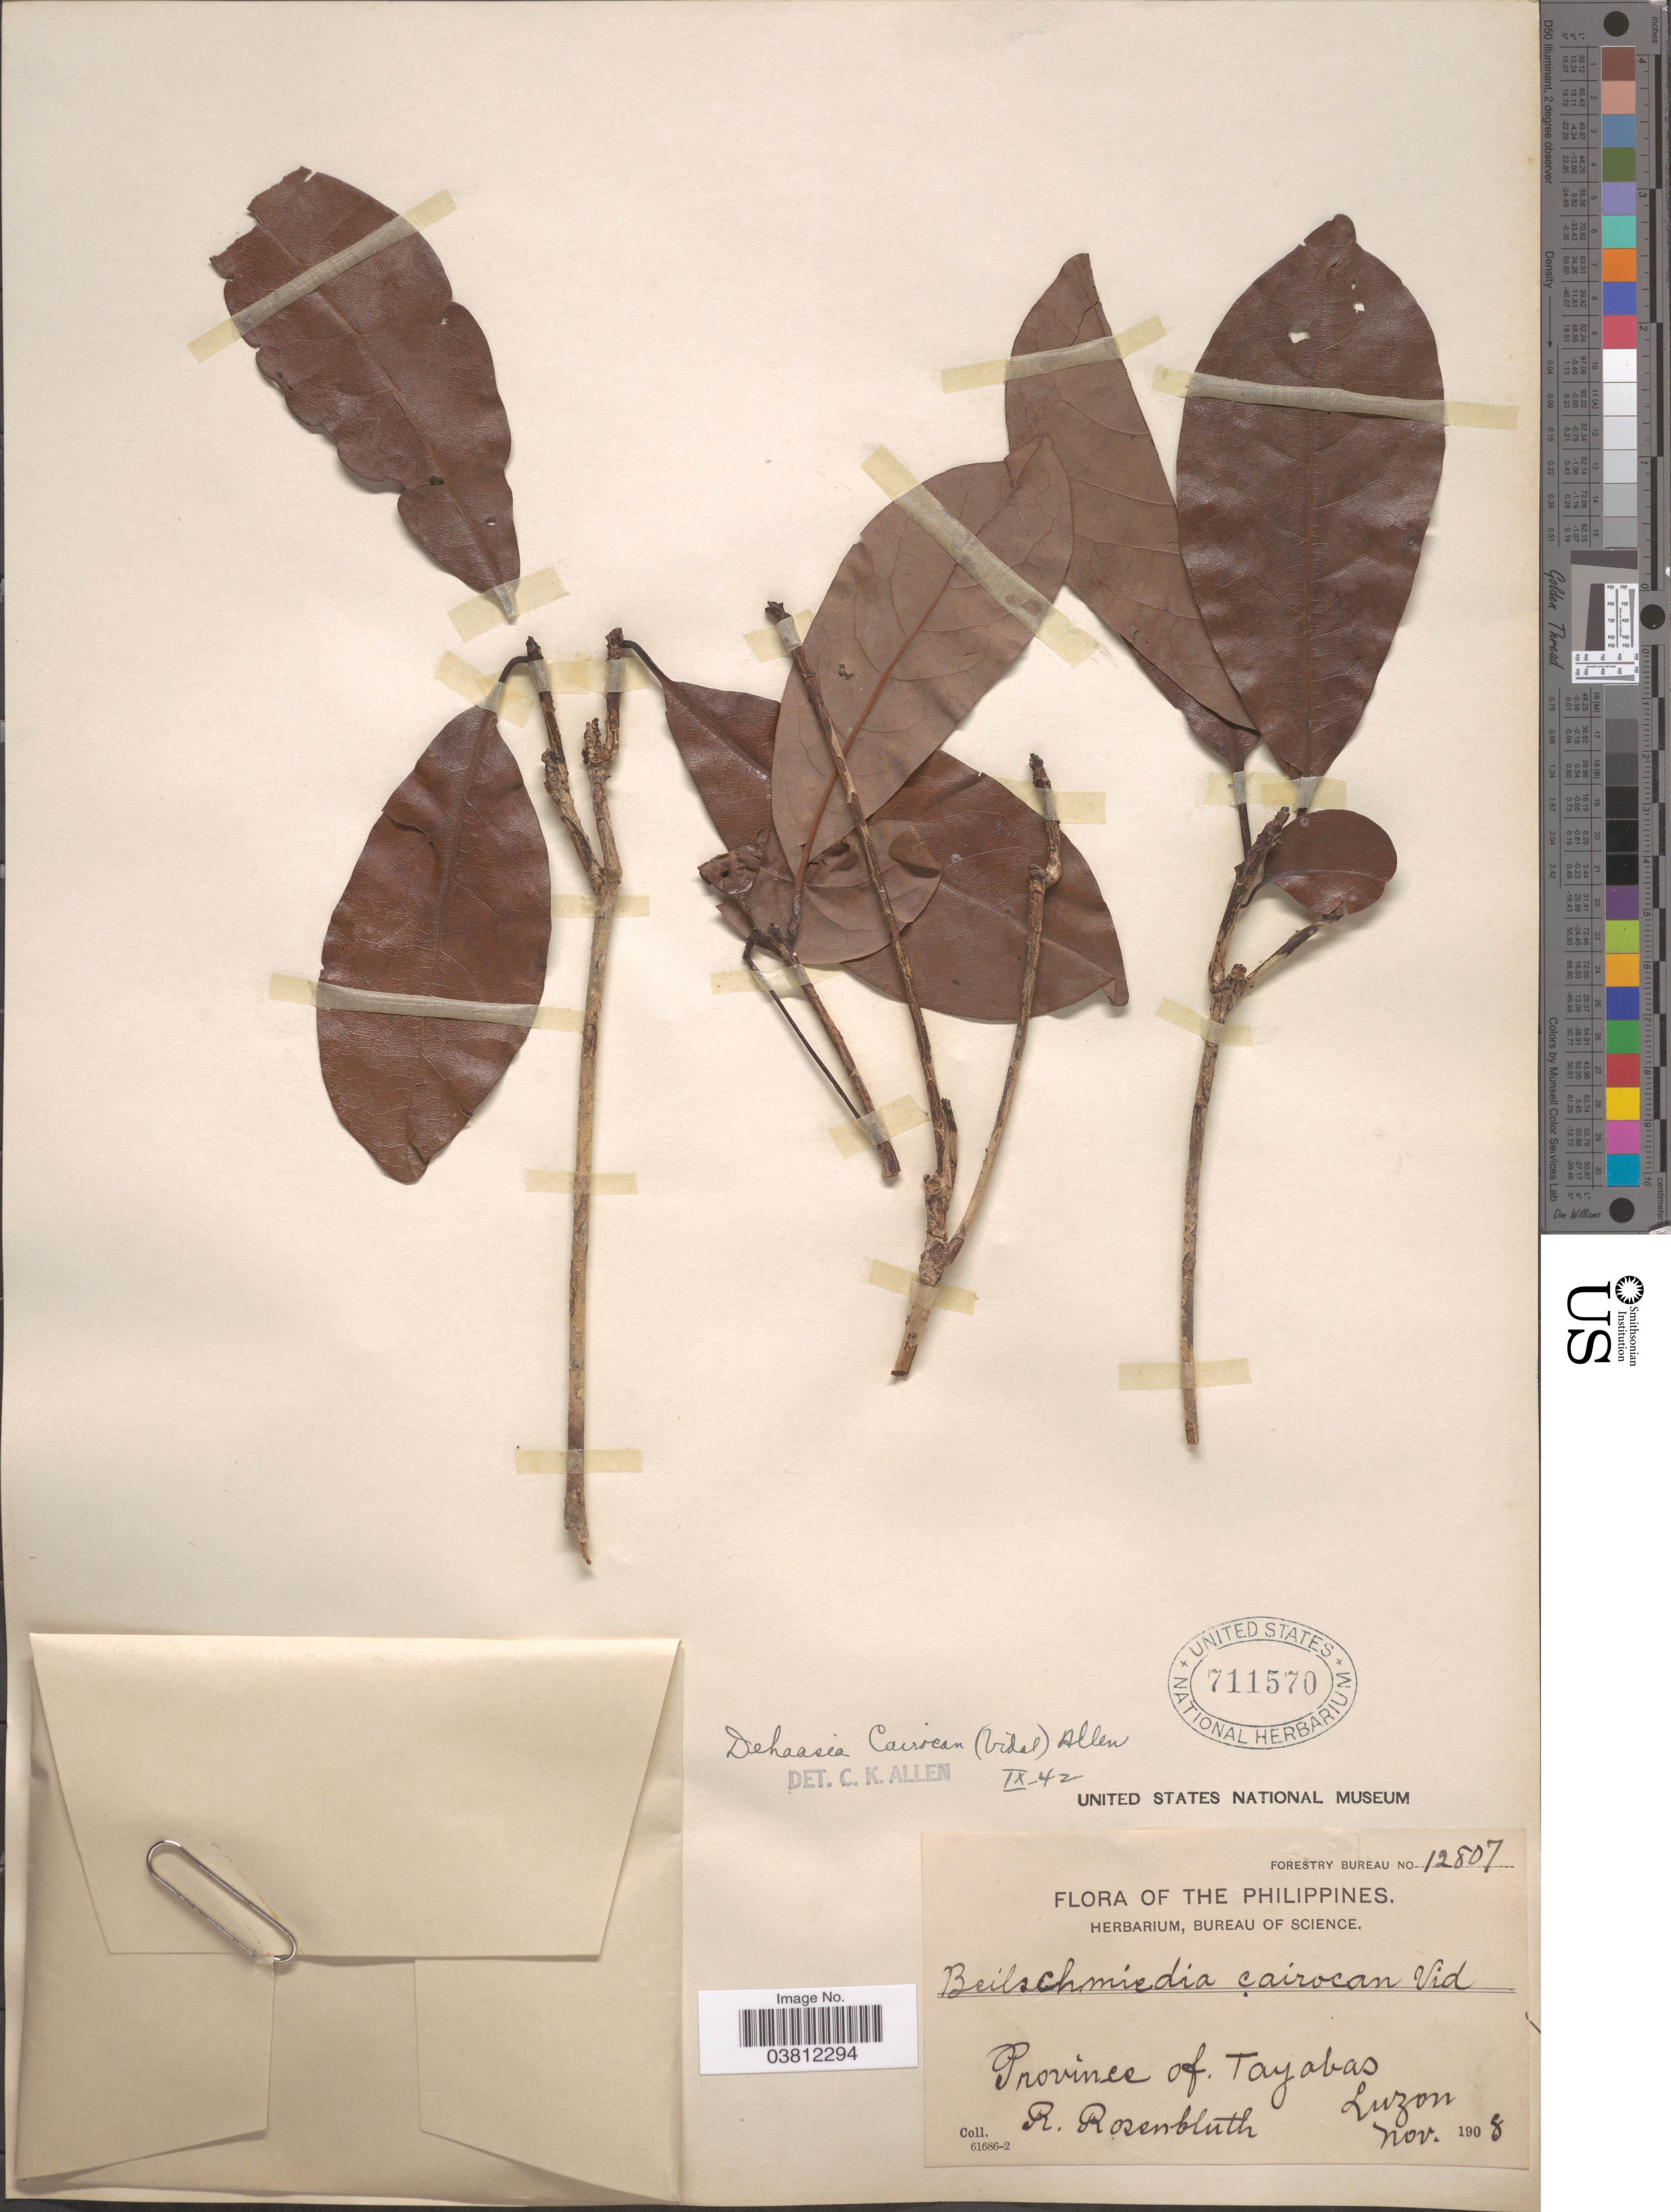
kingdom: Plantae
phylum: Tracheophyta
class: Magnoliopsida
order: Laurales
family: Lauraceae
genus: Dehaasia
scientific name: Dehaasia cairocan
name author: (S. Vidal) C.K. Allen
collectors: R. Rosenbluth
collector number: Forestry Bureau 12807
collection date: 1908-11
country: Philippines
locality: Province of Tayabas. Luzon.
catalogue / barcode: US 711570